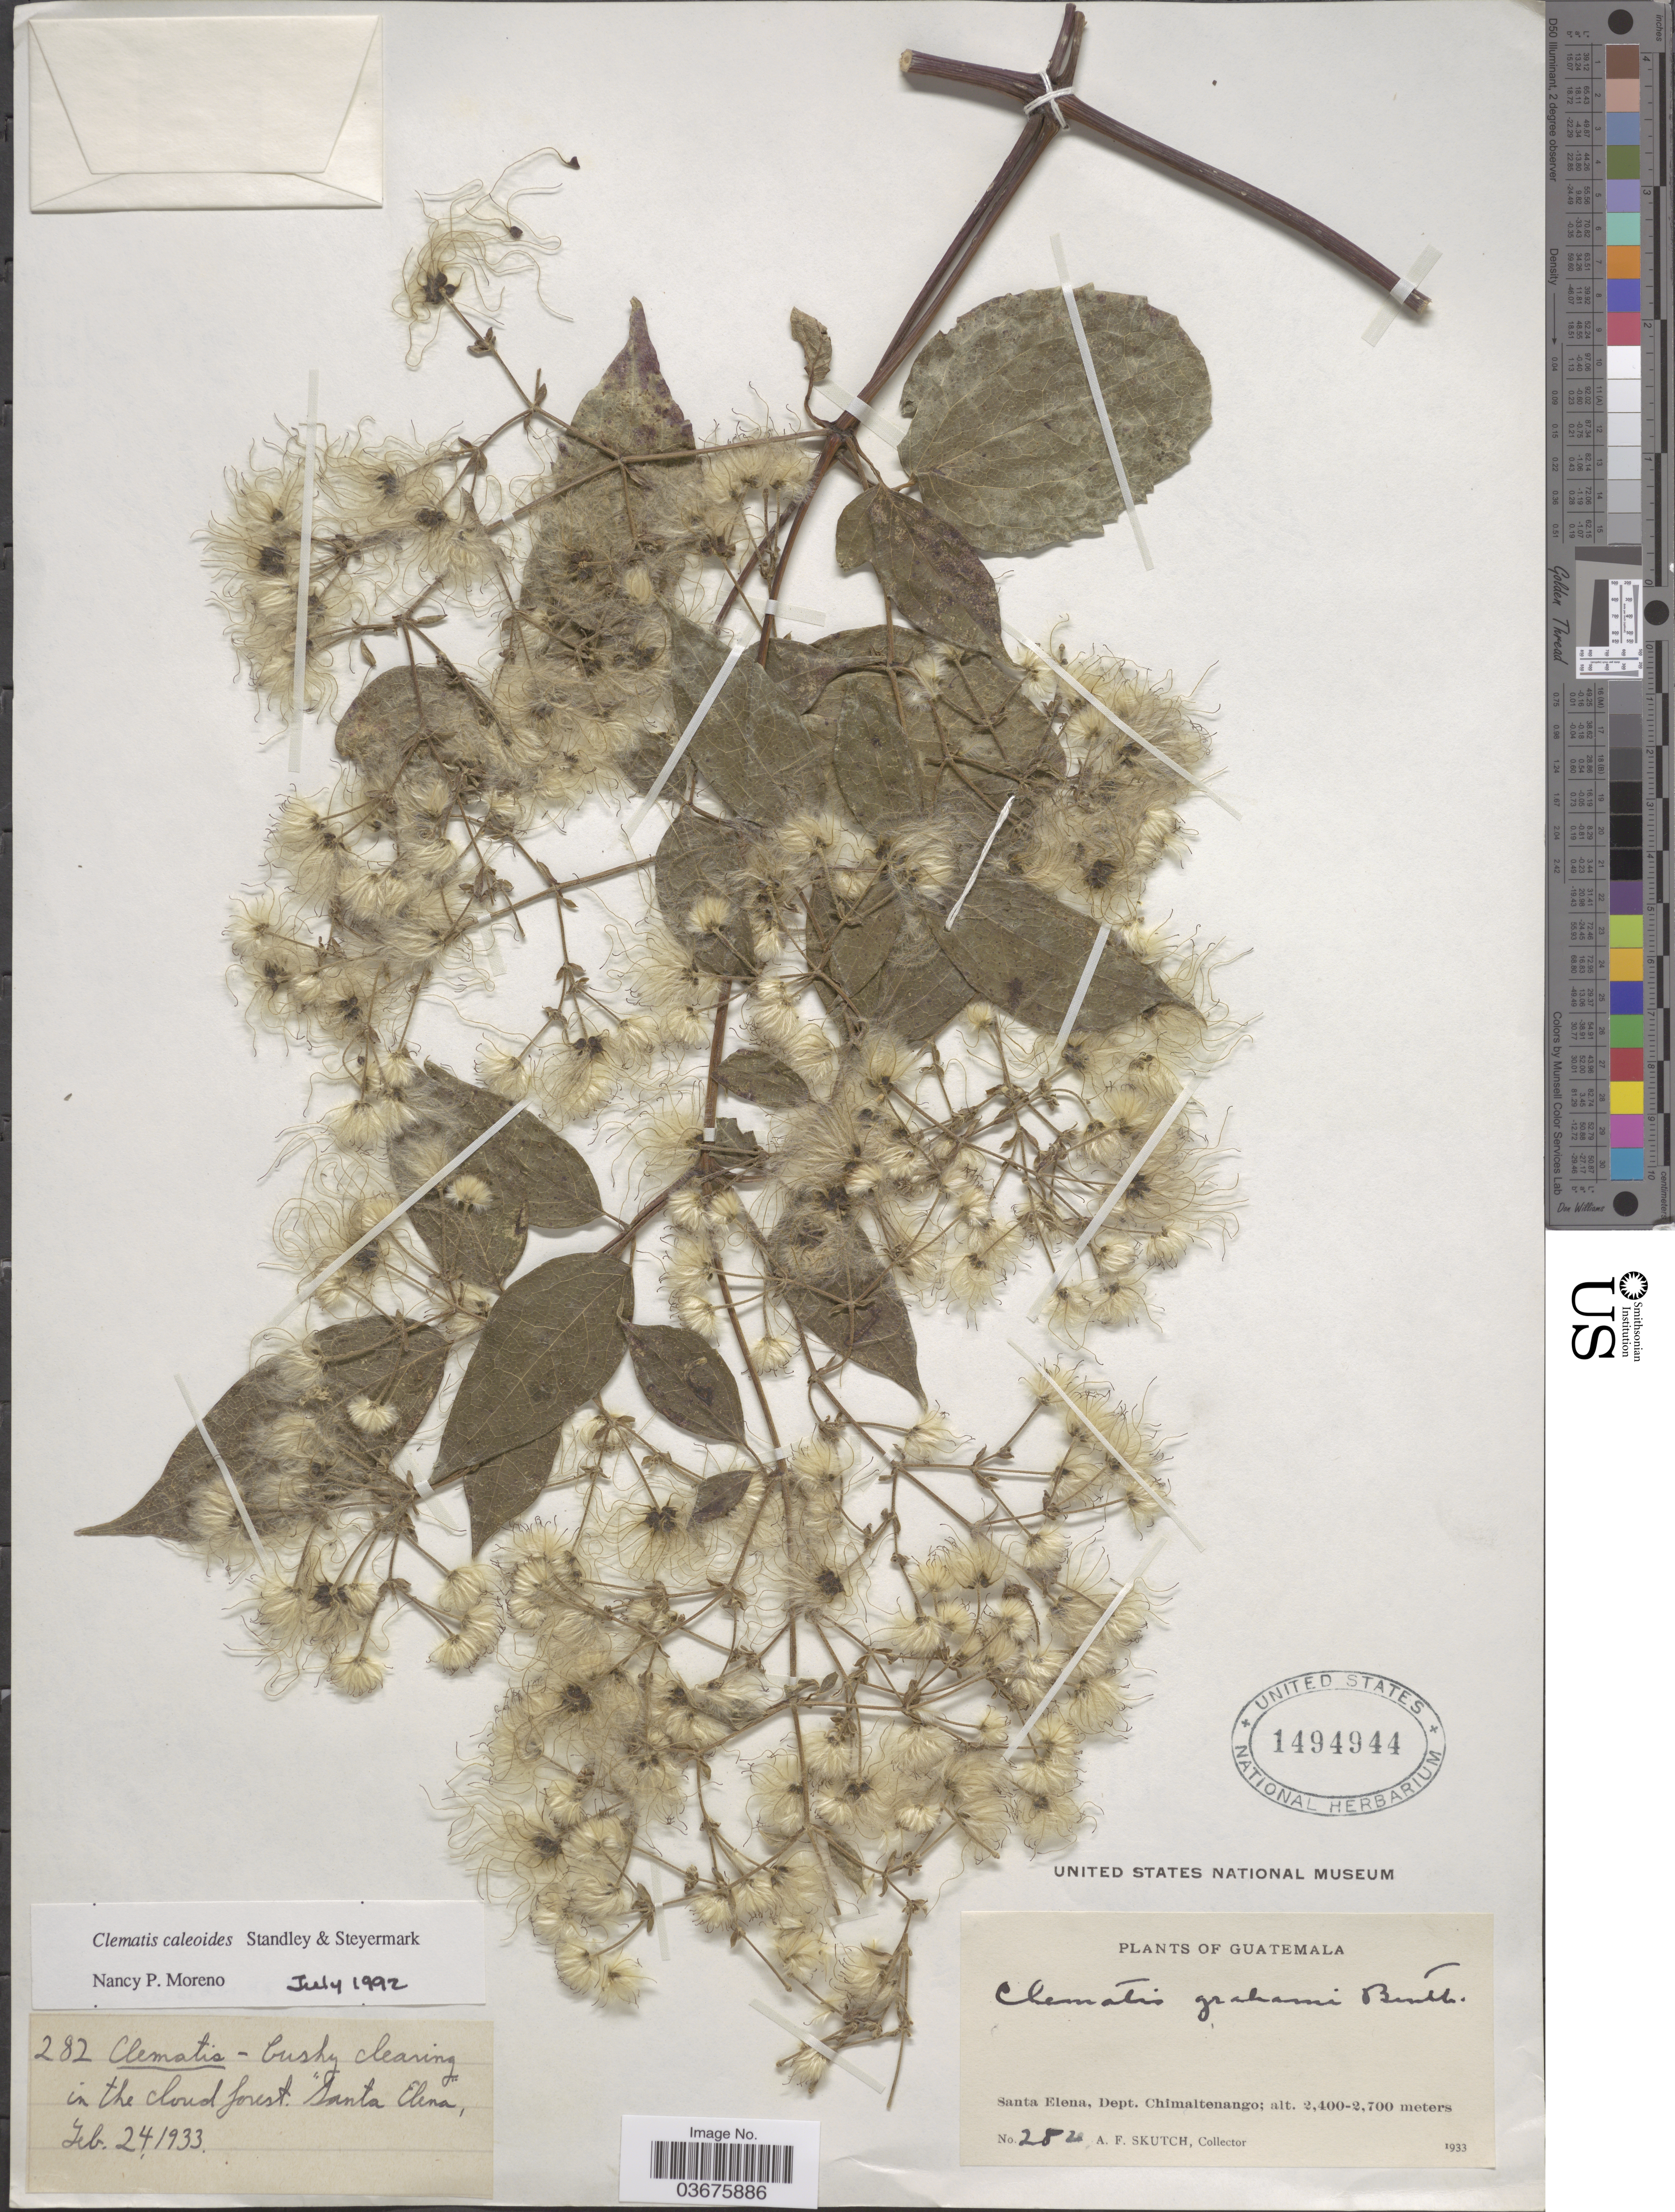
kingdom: Plantae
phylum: Tracheophyta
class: Magnoliopsida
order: Ranunculales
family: Ranunculaceae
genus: Clematis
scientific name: Clematis caleoides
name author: Standl. & Steyerm.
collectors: A. F. Skutch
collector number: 282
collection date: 1933-02-24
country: Guatemala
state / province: Chimaltenango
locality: Santa Elena, Dept. Chimaltenango.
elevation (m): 2400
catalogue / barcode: US 1494944